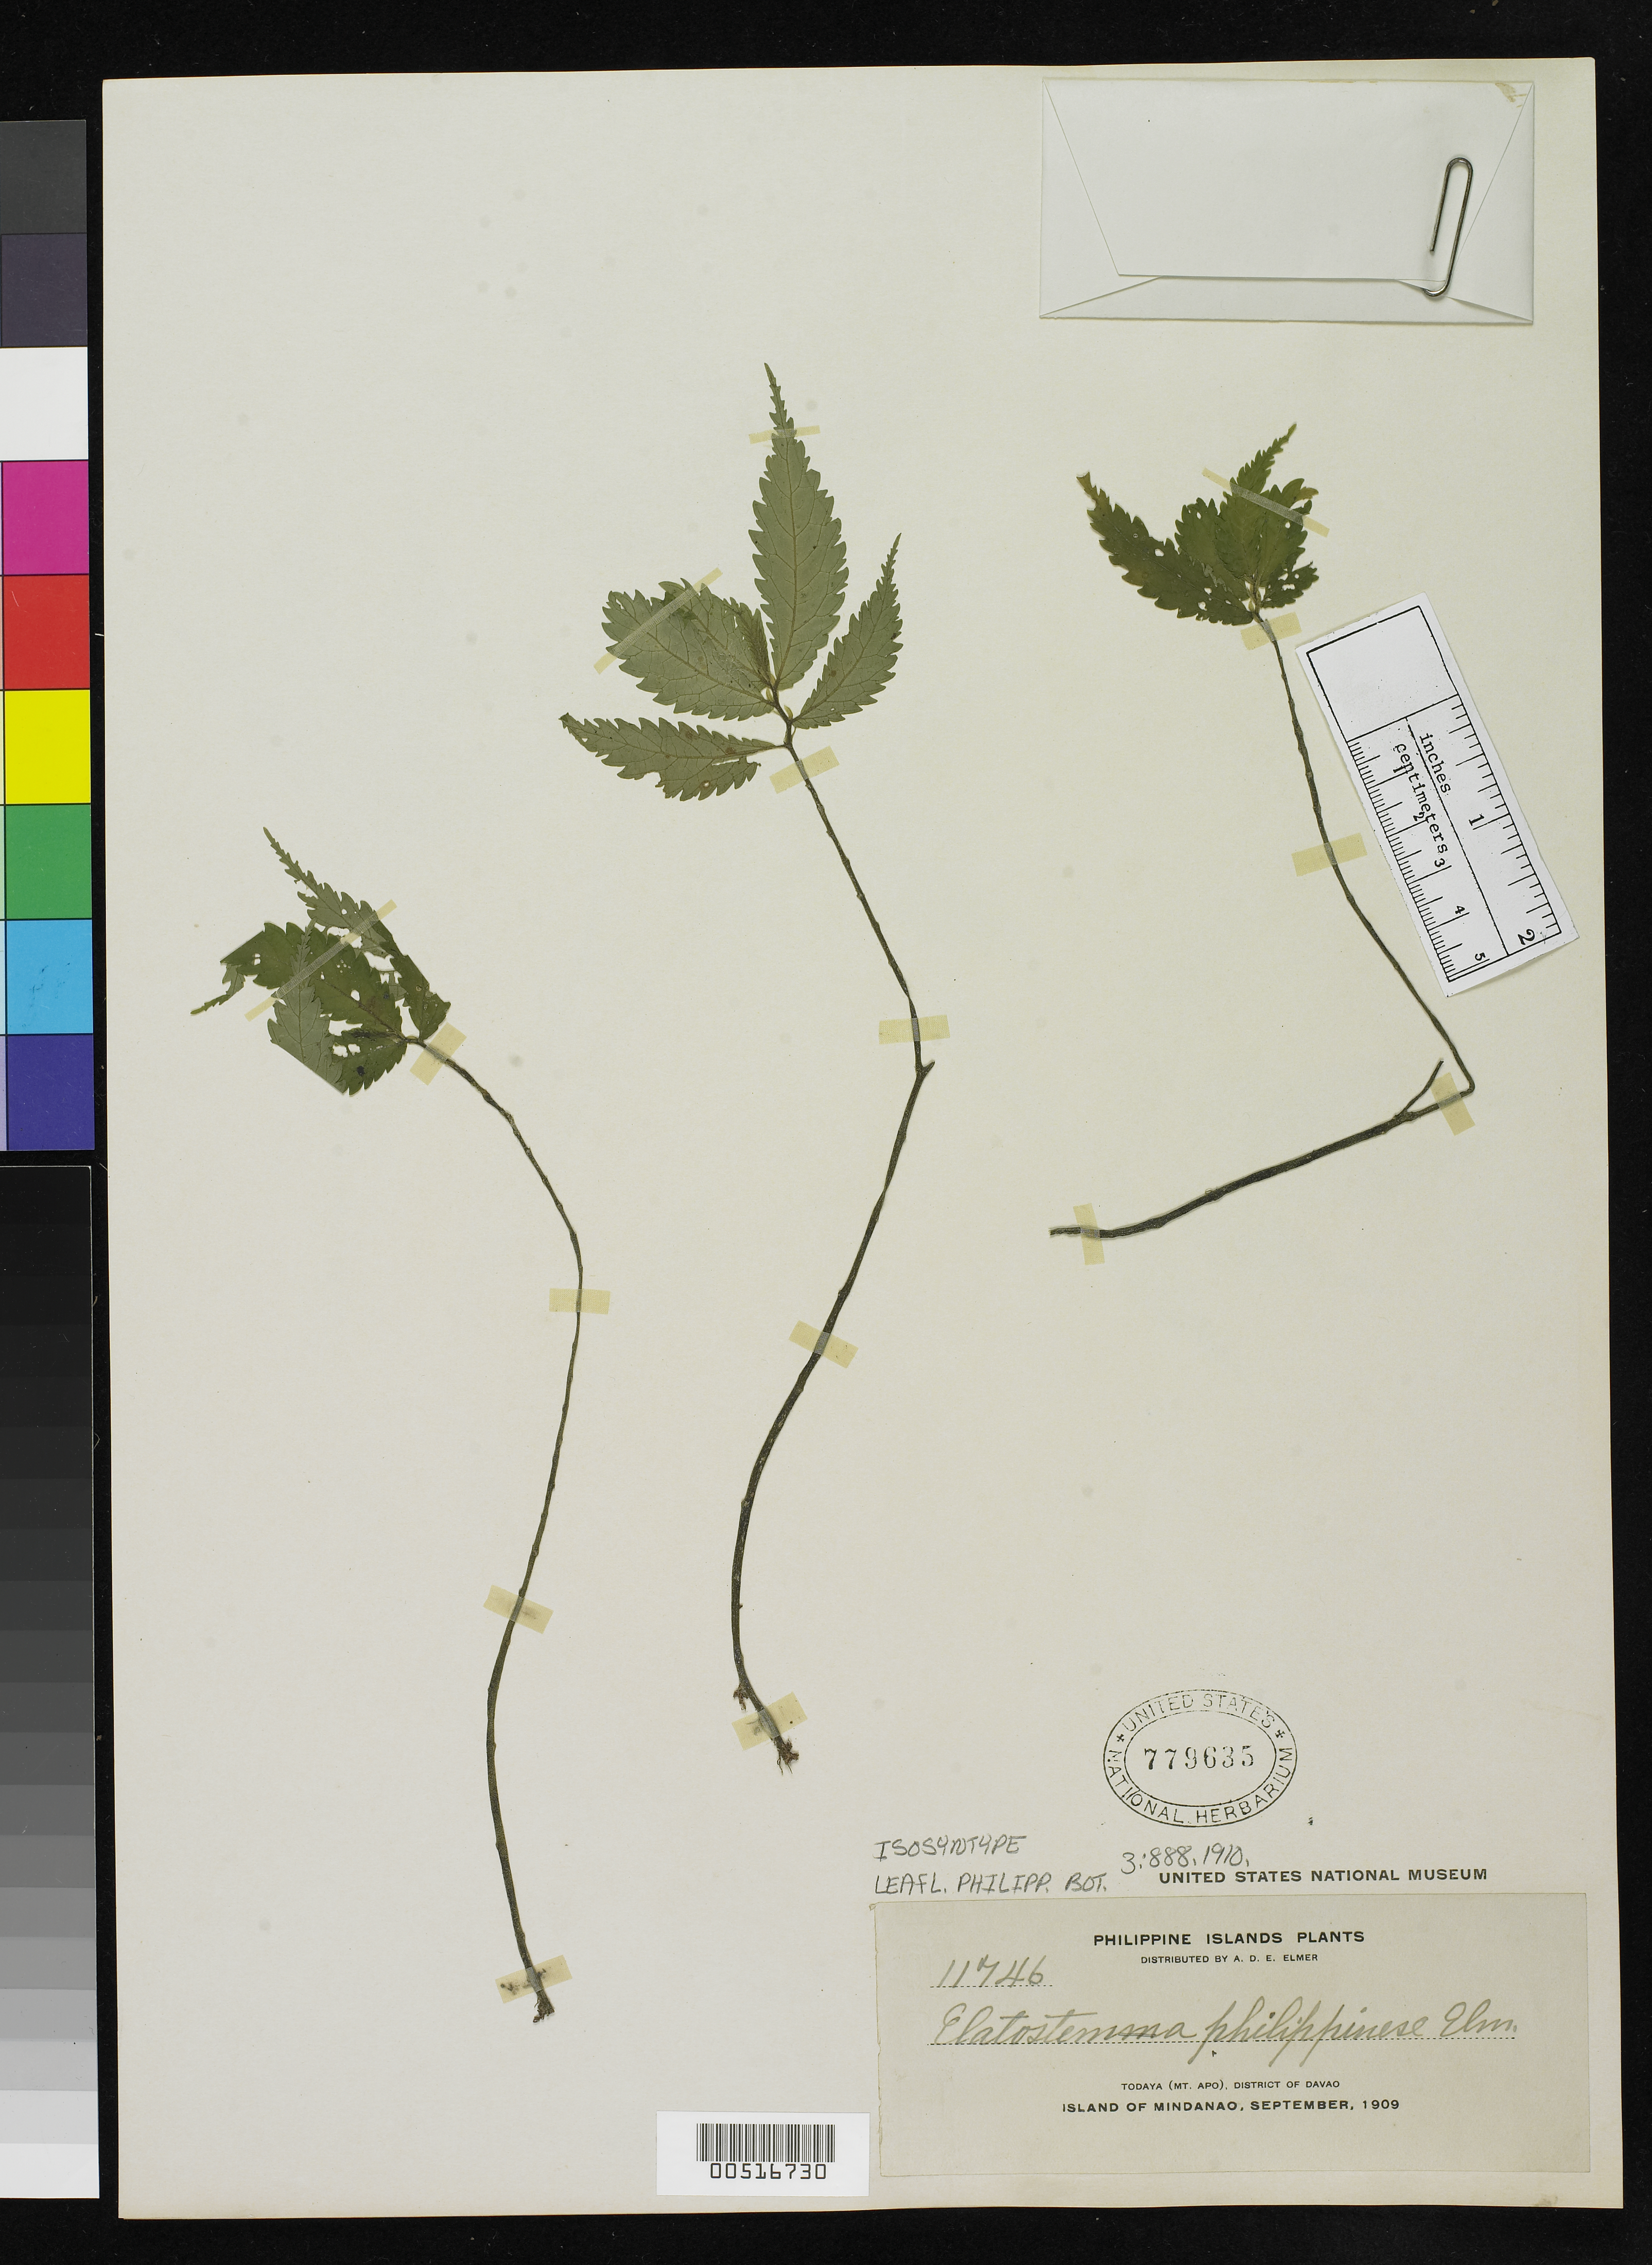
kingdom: Plantae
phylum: Tracheophyta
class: Magnoliopsida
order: Rosales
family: Urticaceae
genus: Elatostema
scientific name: Elatostema philippinense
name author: Elmer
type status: Isosyntype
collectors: A. D. E. Elmer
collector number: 11746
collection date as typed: Sep 1909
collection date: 1909-09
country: Philippines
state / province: Davao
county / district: Davao del Sur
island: Mindanao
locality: Todaya, Mt. Apo.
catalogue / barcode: US 779635